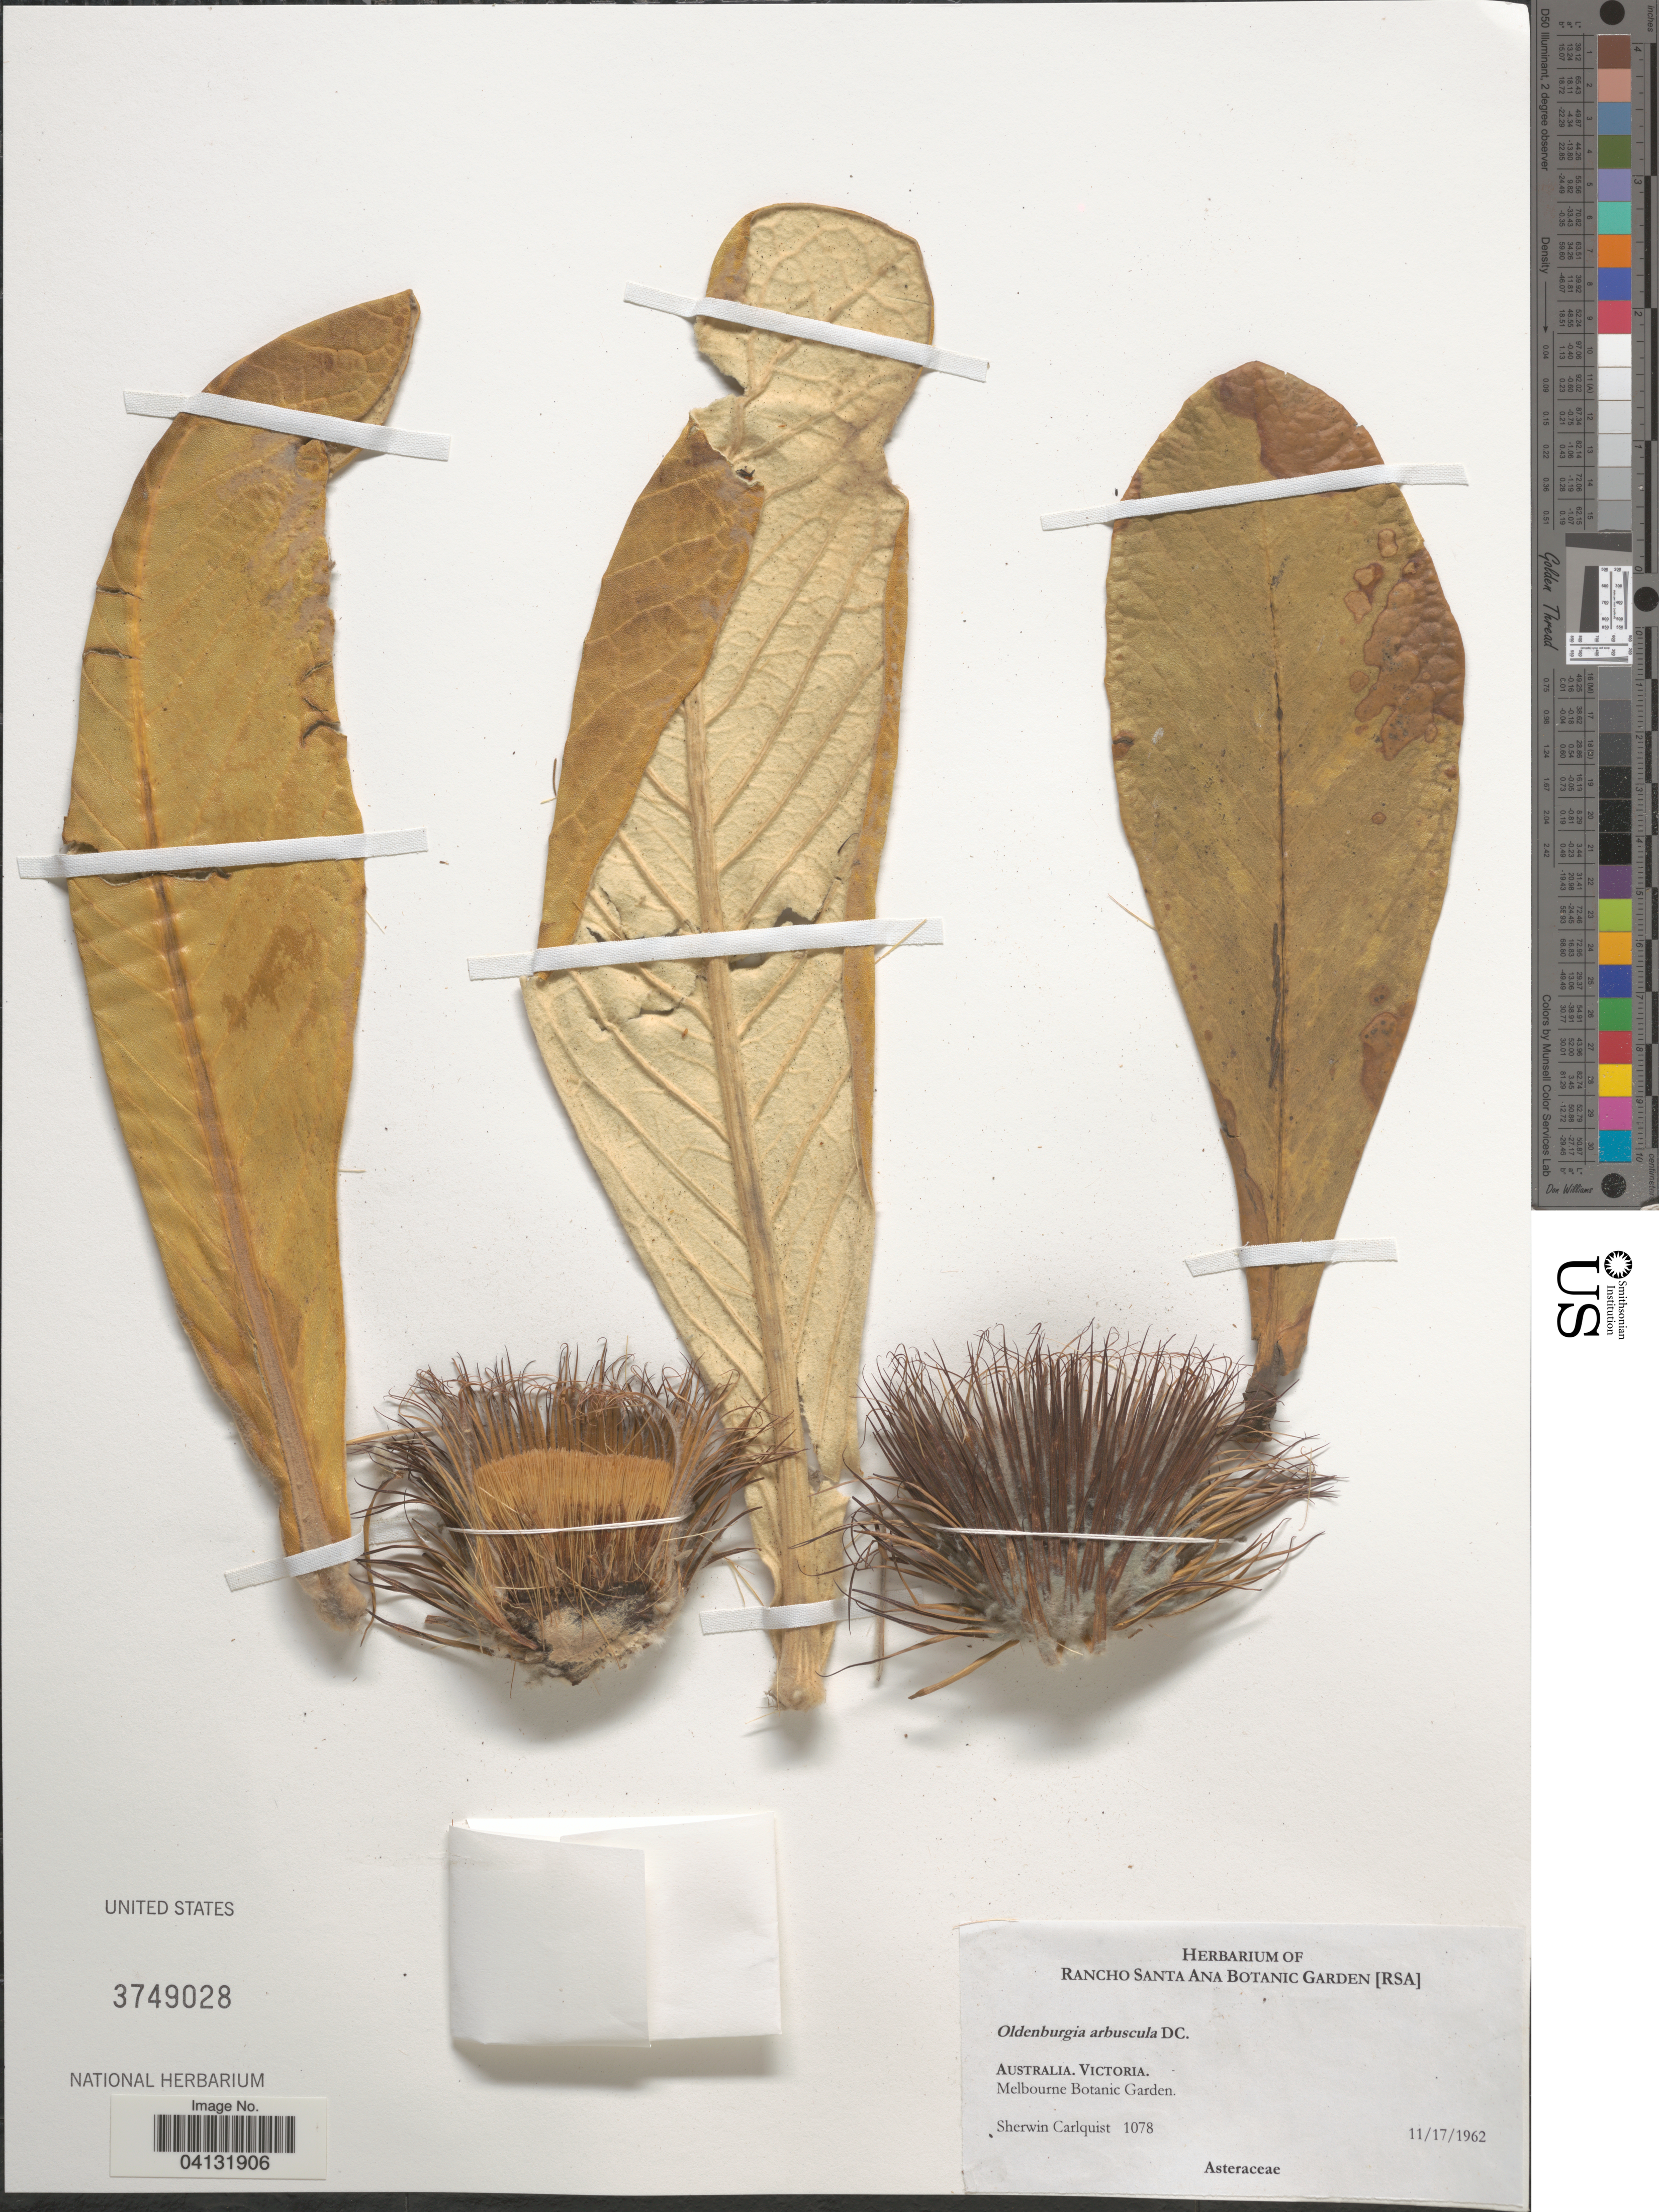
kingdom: Plantae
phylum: Tracheophyta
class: Magnoliopsida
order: Asterales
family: Asteraceae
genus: Oldenburgia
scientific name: Oldenburgia arbuscula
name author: (Thunb.) Baill.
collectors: S. Carlquist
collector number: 1078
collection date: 1962-11-17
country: Australia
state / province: Victoria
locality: Victoria. Melbourne Botanic Garden.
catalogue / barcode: US 3749028